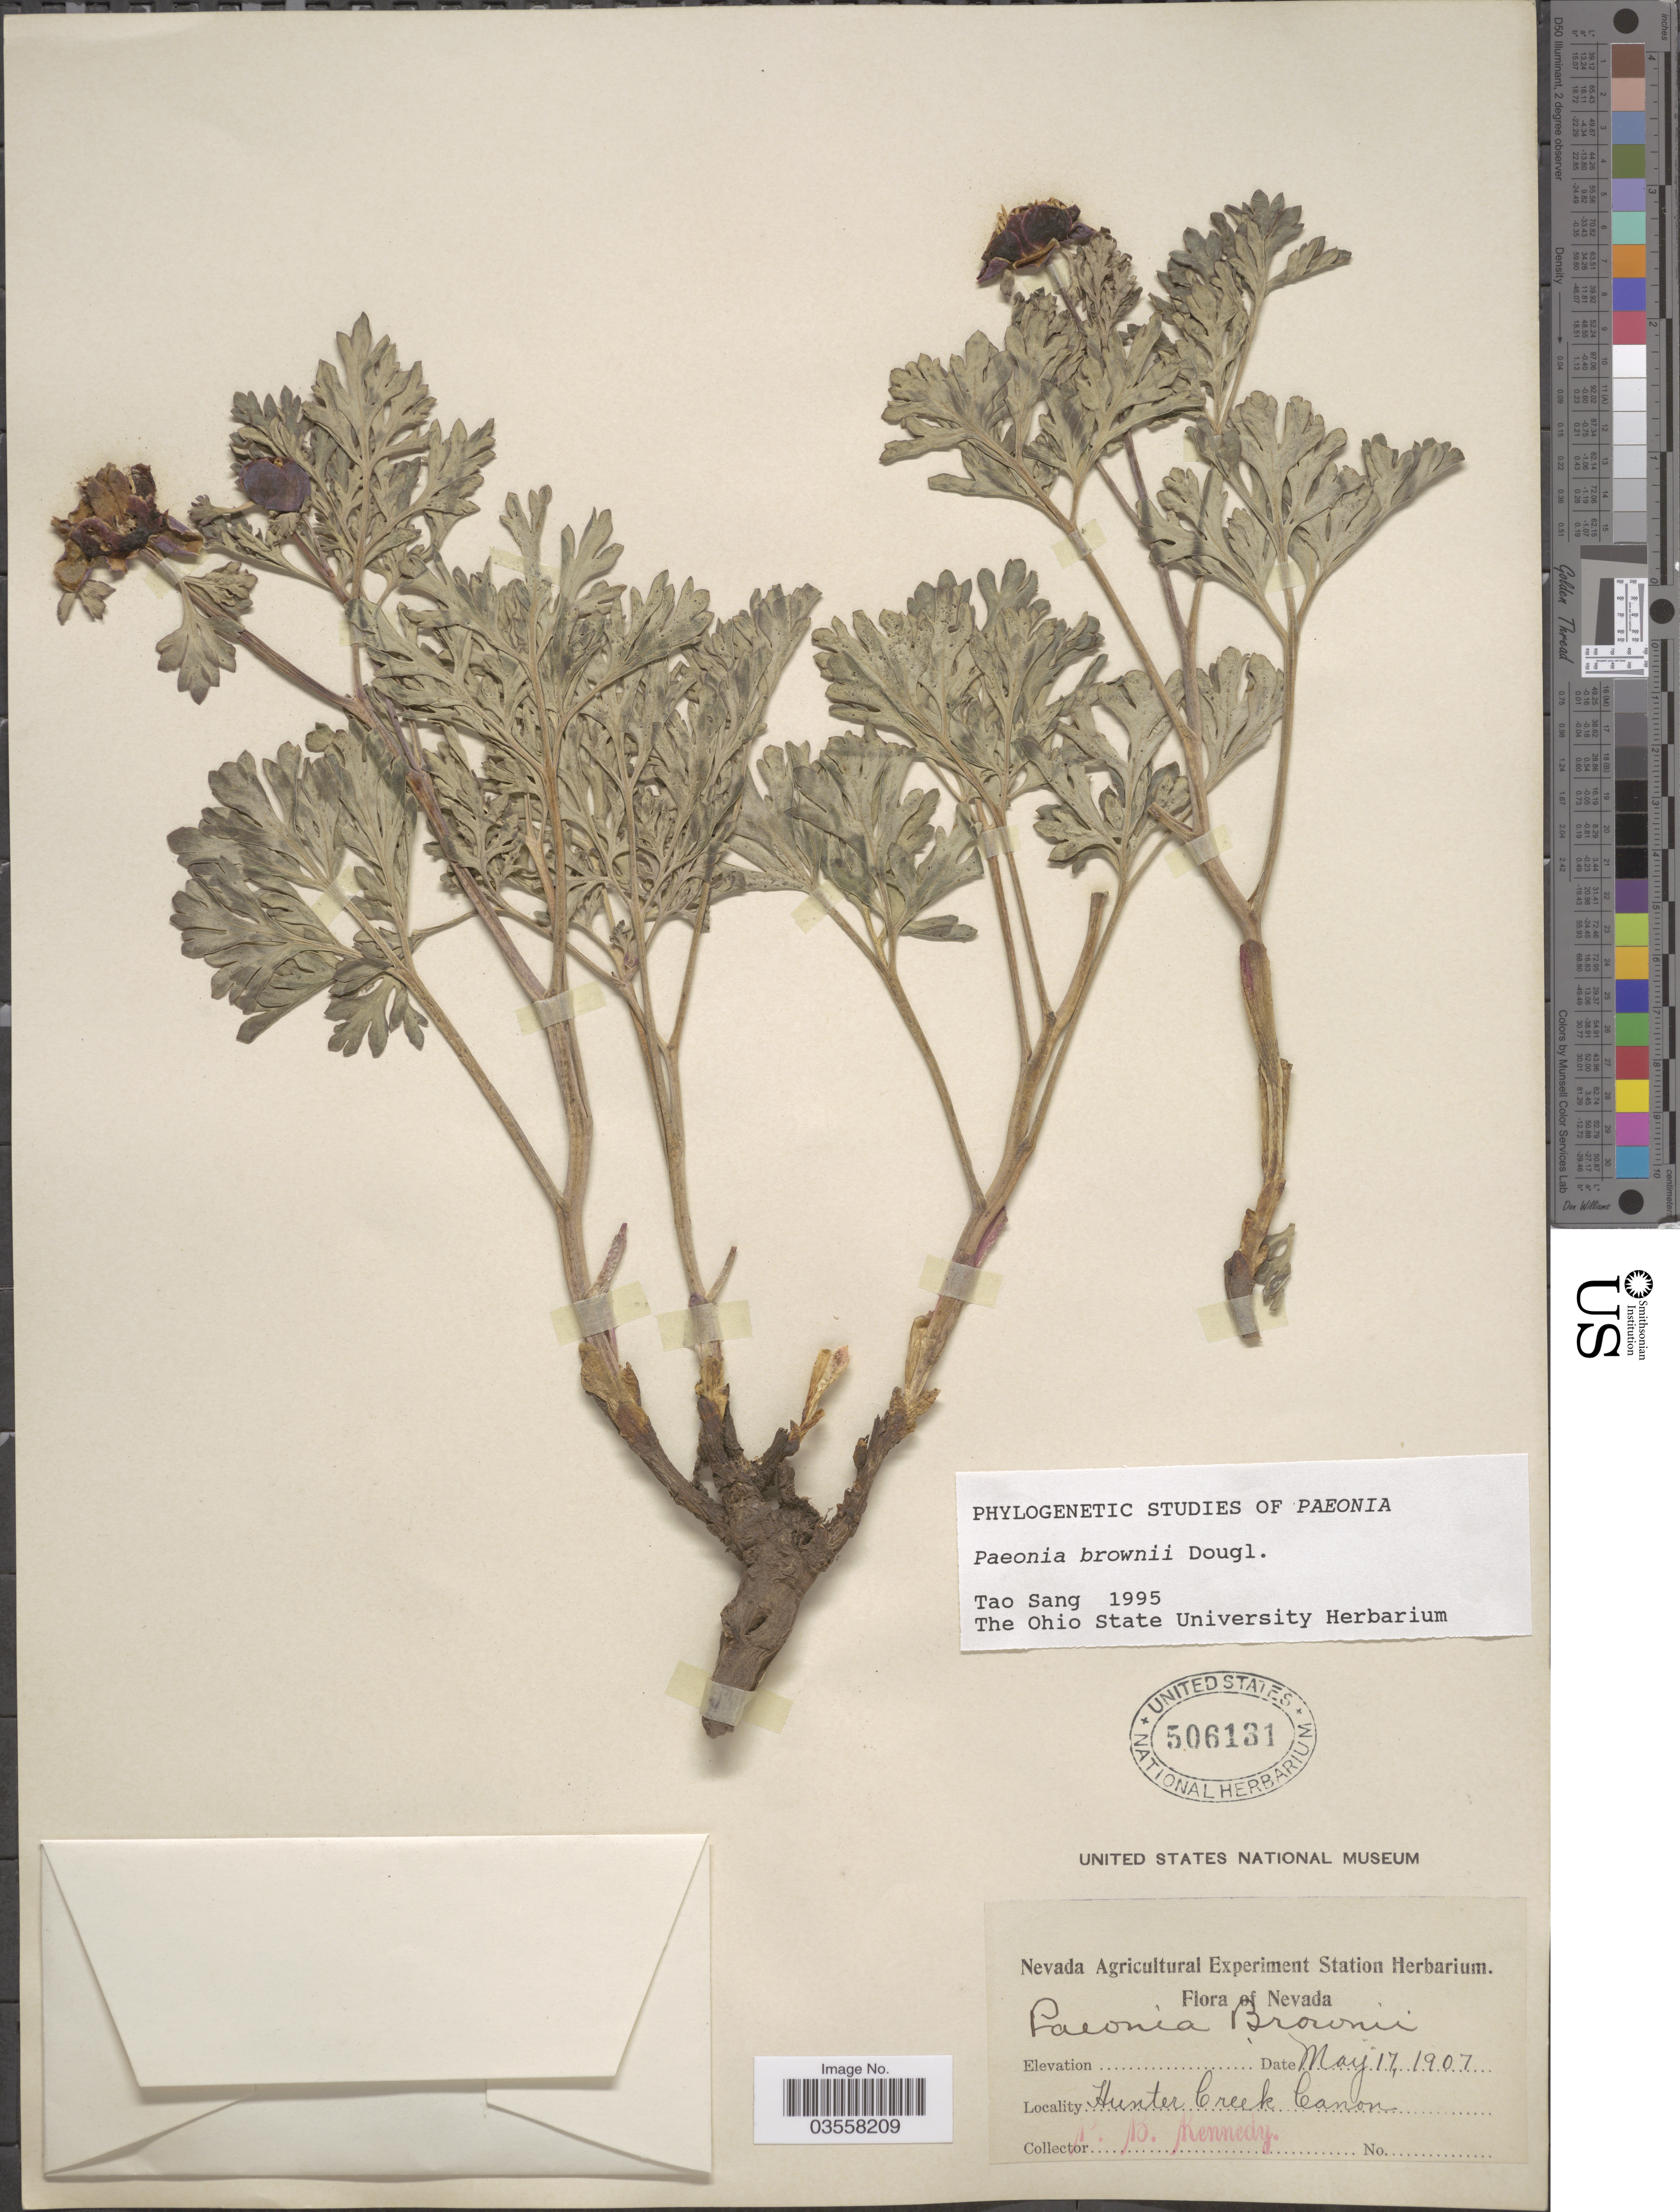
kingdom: Plantae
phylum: Tracheophyta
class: Magnoliopsida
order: Saxifragales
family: Paeoniaceae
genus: Paeonia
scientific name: Paeonia brownii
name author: Douglas ex Hook.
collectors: P. B. Kennedy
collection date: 1907-05-17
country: United States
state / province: Nevada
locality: Hunter Creek Canon.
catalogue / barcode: US 506131